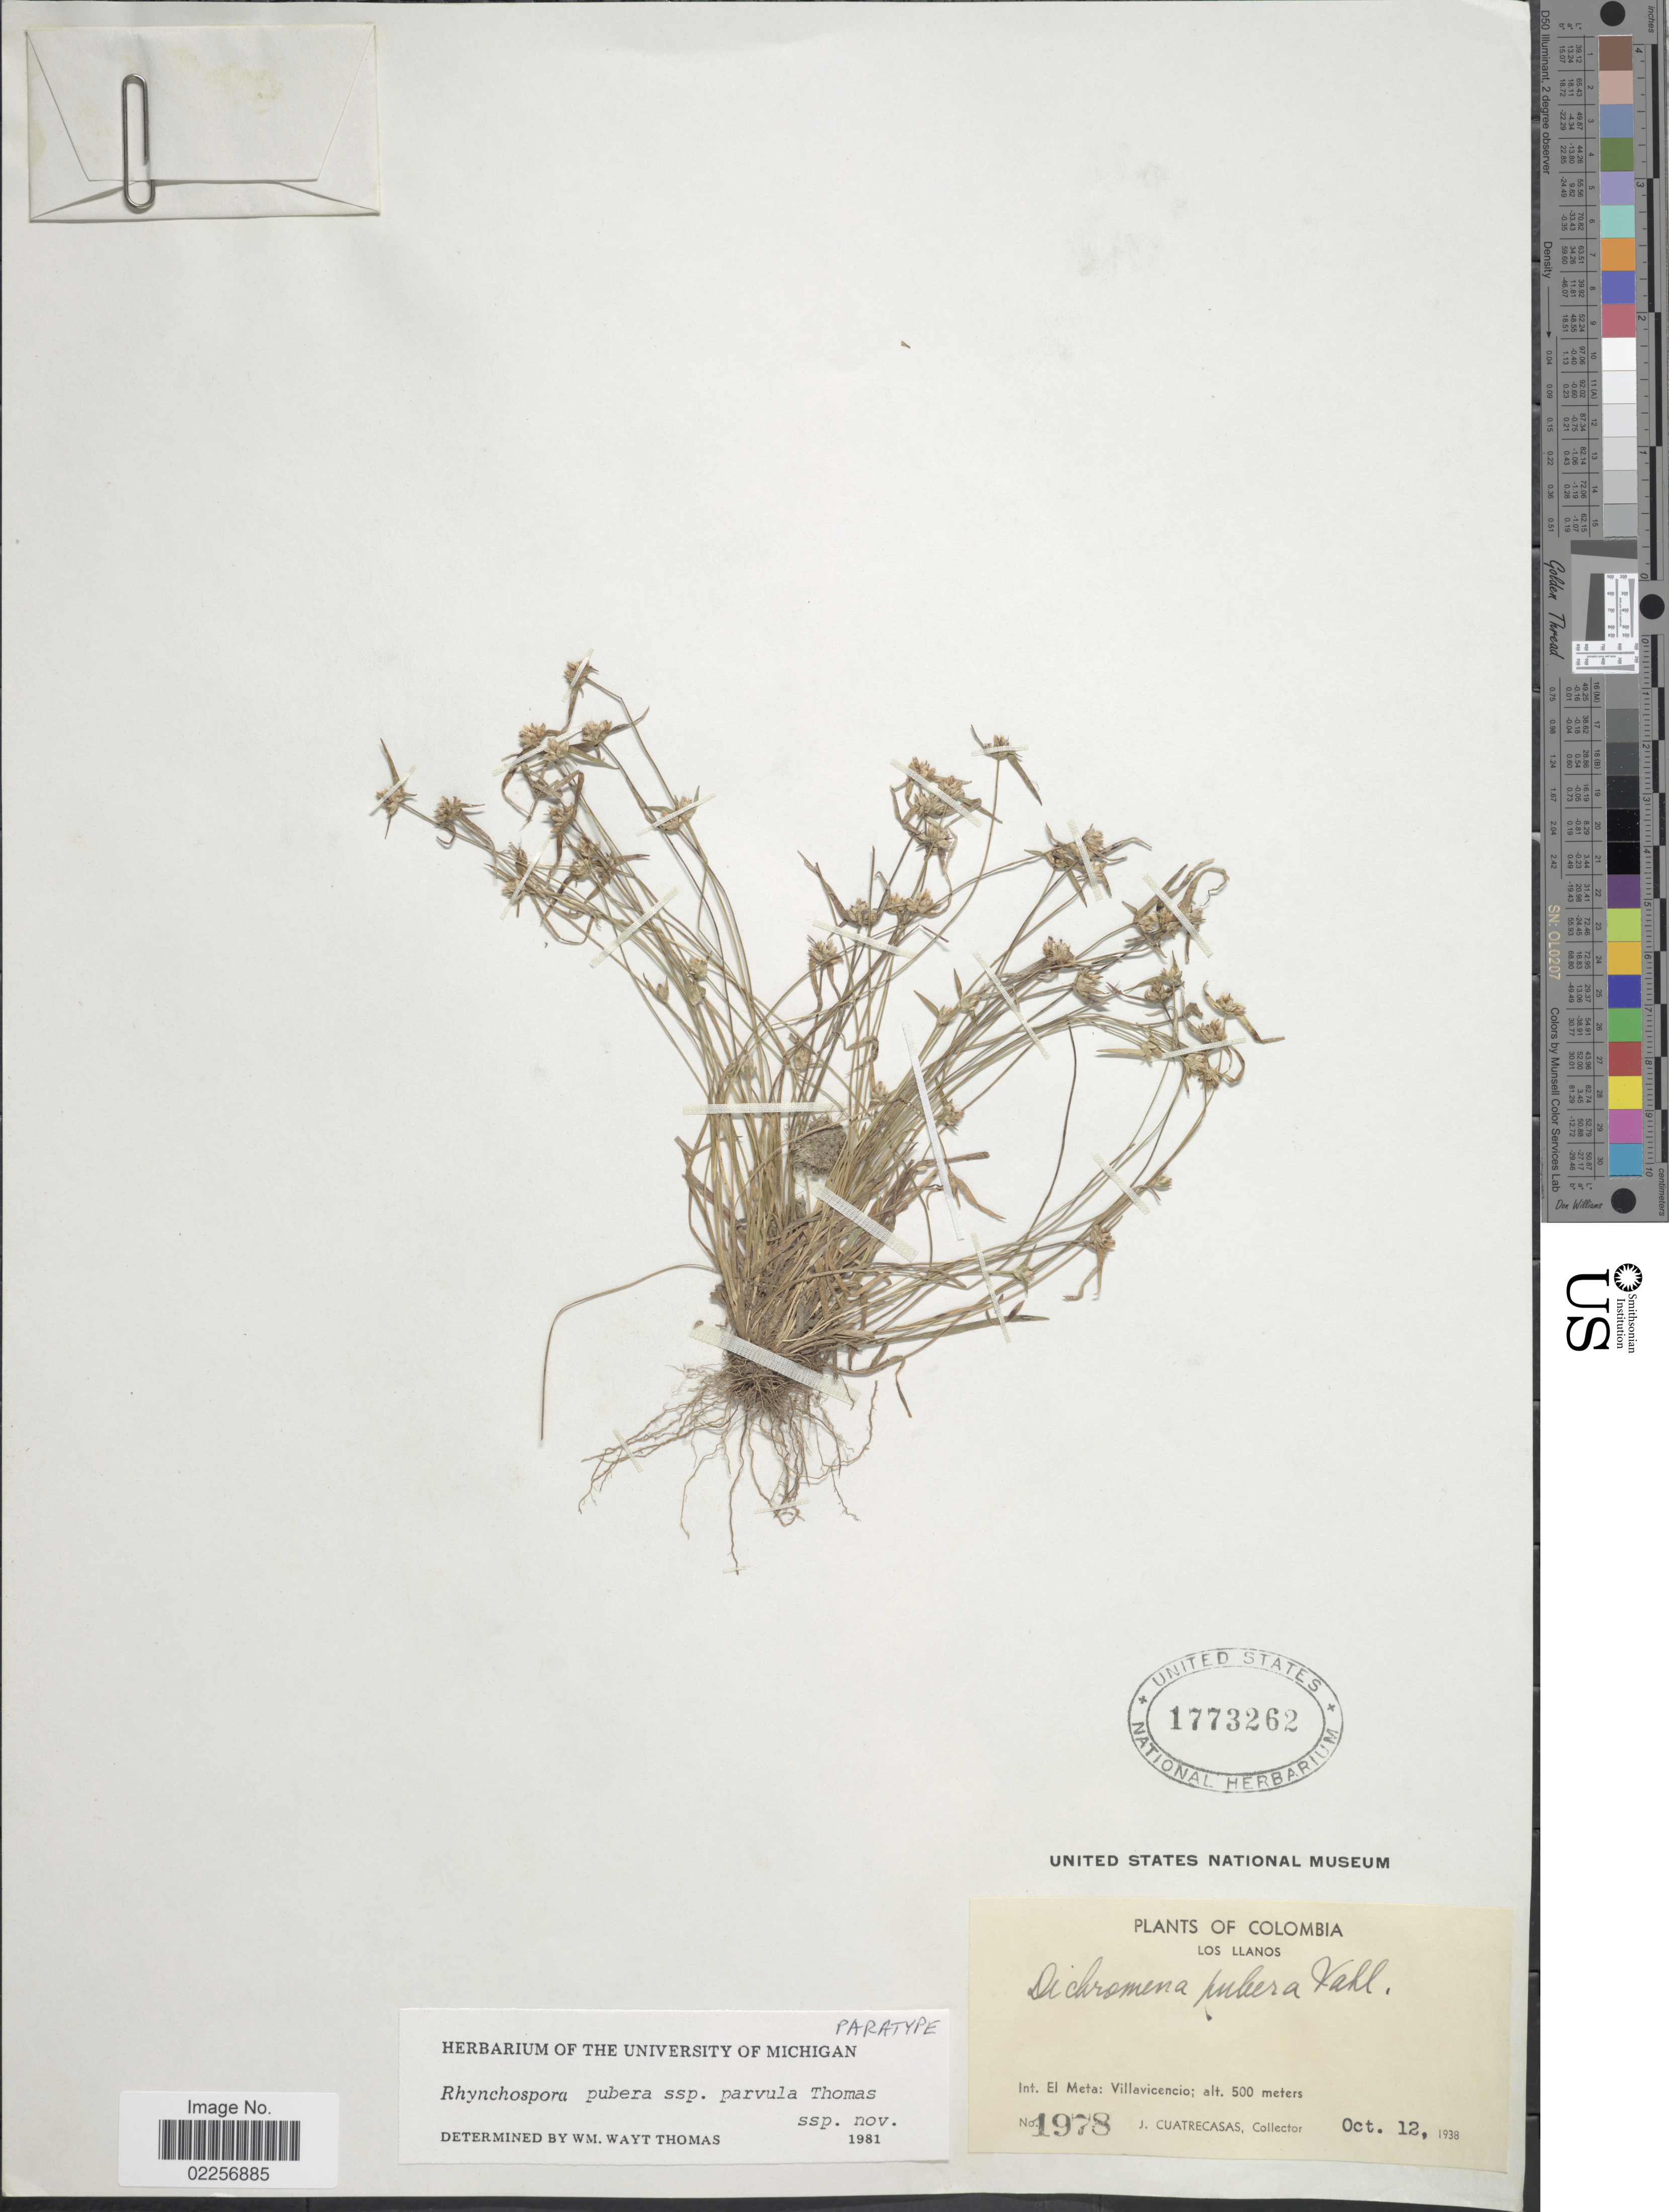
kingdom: Plantae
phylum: Tracheophyta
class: Liliopsida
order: Poales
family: Cyperaceae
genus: Rhynchospora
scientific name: Rhynchospora pubera subsp. parvula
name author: W.W. Thomas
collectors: J. Cuatrecasas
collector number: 1978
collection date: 1938-10-12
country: Colombia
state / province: Meta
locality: Los Llanos. Int. El Meta: Villavicencio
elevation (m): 500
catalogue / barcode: US 1773262